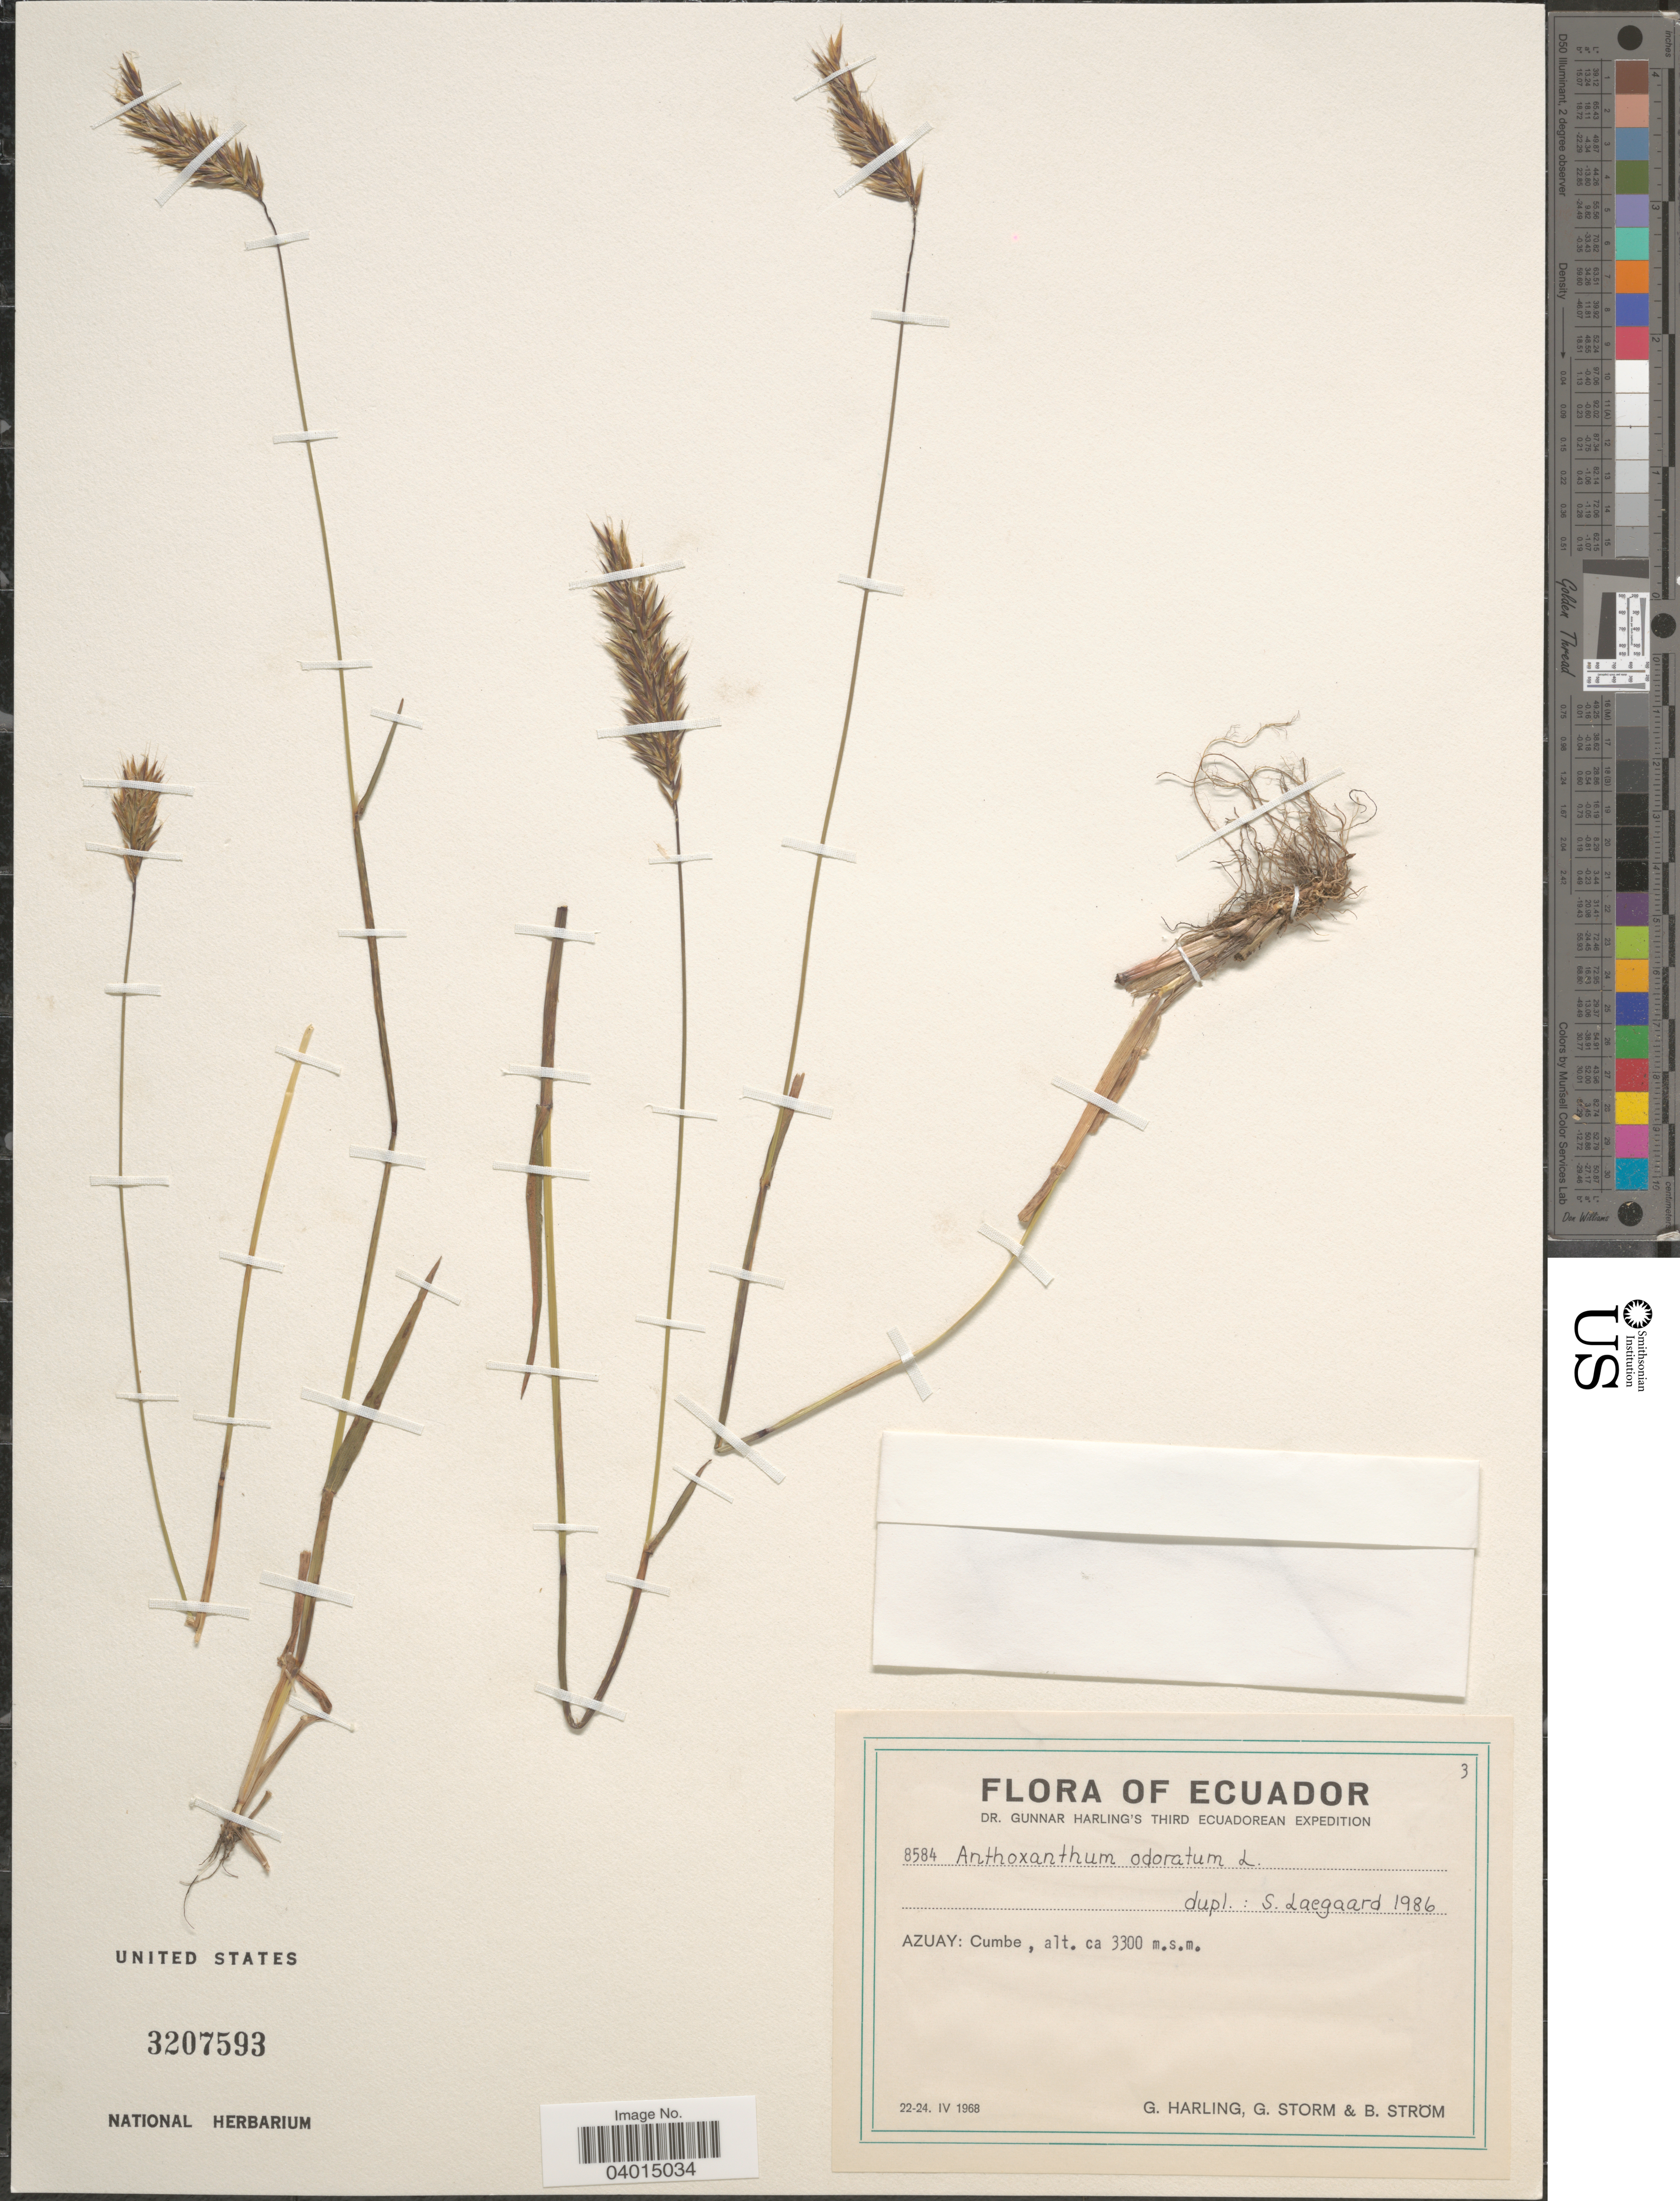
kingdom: Plantae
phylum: Tracheophyta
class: Liliopsida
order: Poales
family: Poaceae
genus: Anthoxanthum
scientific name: Anthoxanthum odoratum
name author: L.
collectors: G. Harling, G. Storm & B. Ström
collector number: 8584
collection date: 1968-04-22/1968-04-24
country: Ecuador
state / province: Azuay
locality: Cumbe.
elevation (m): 3300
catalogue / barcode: US 3207593